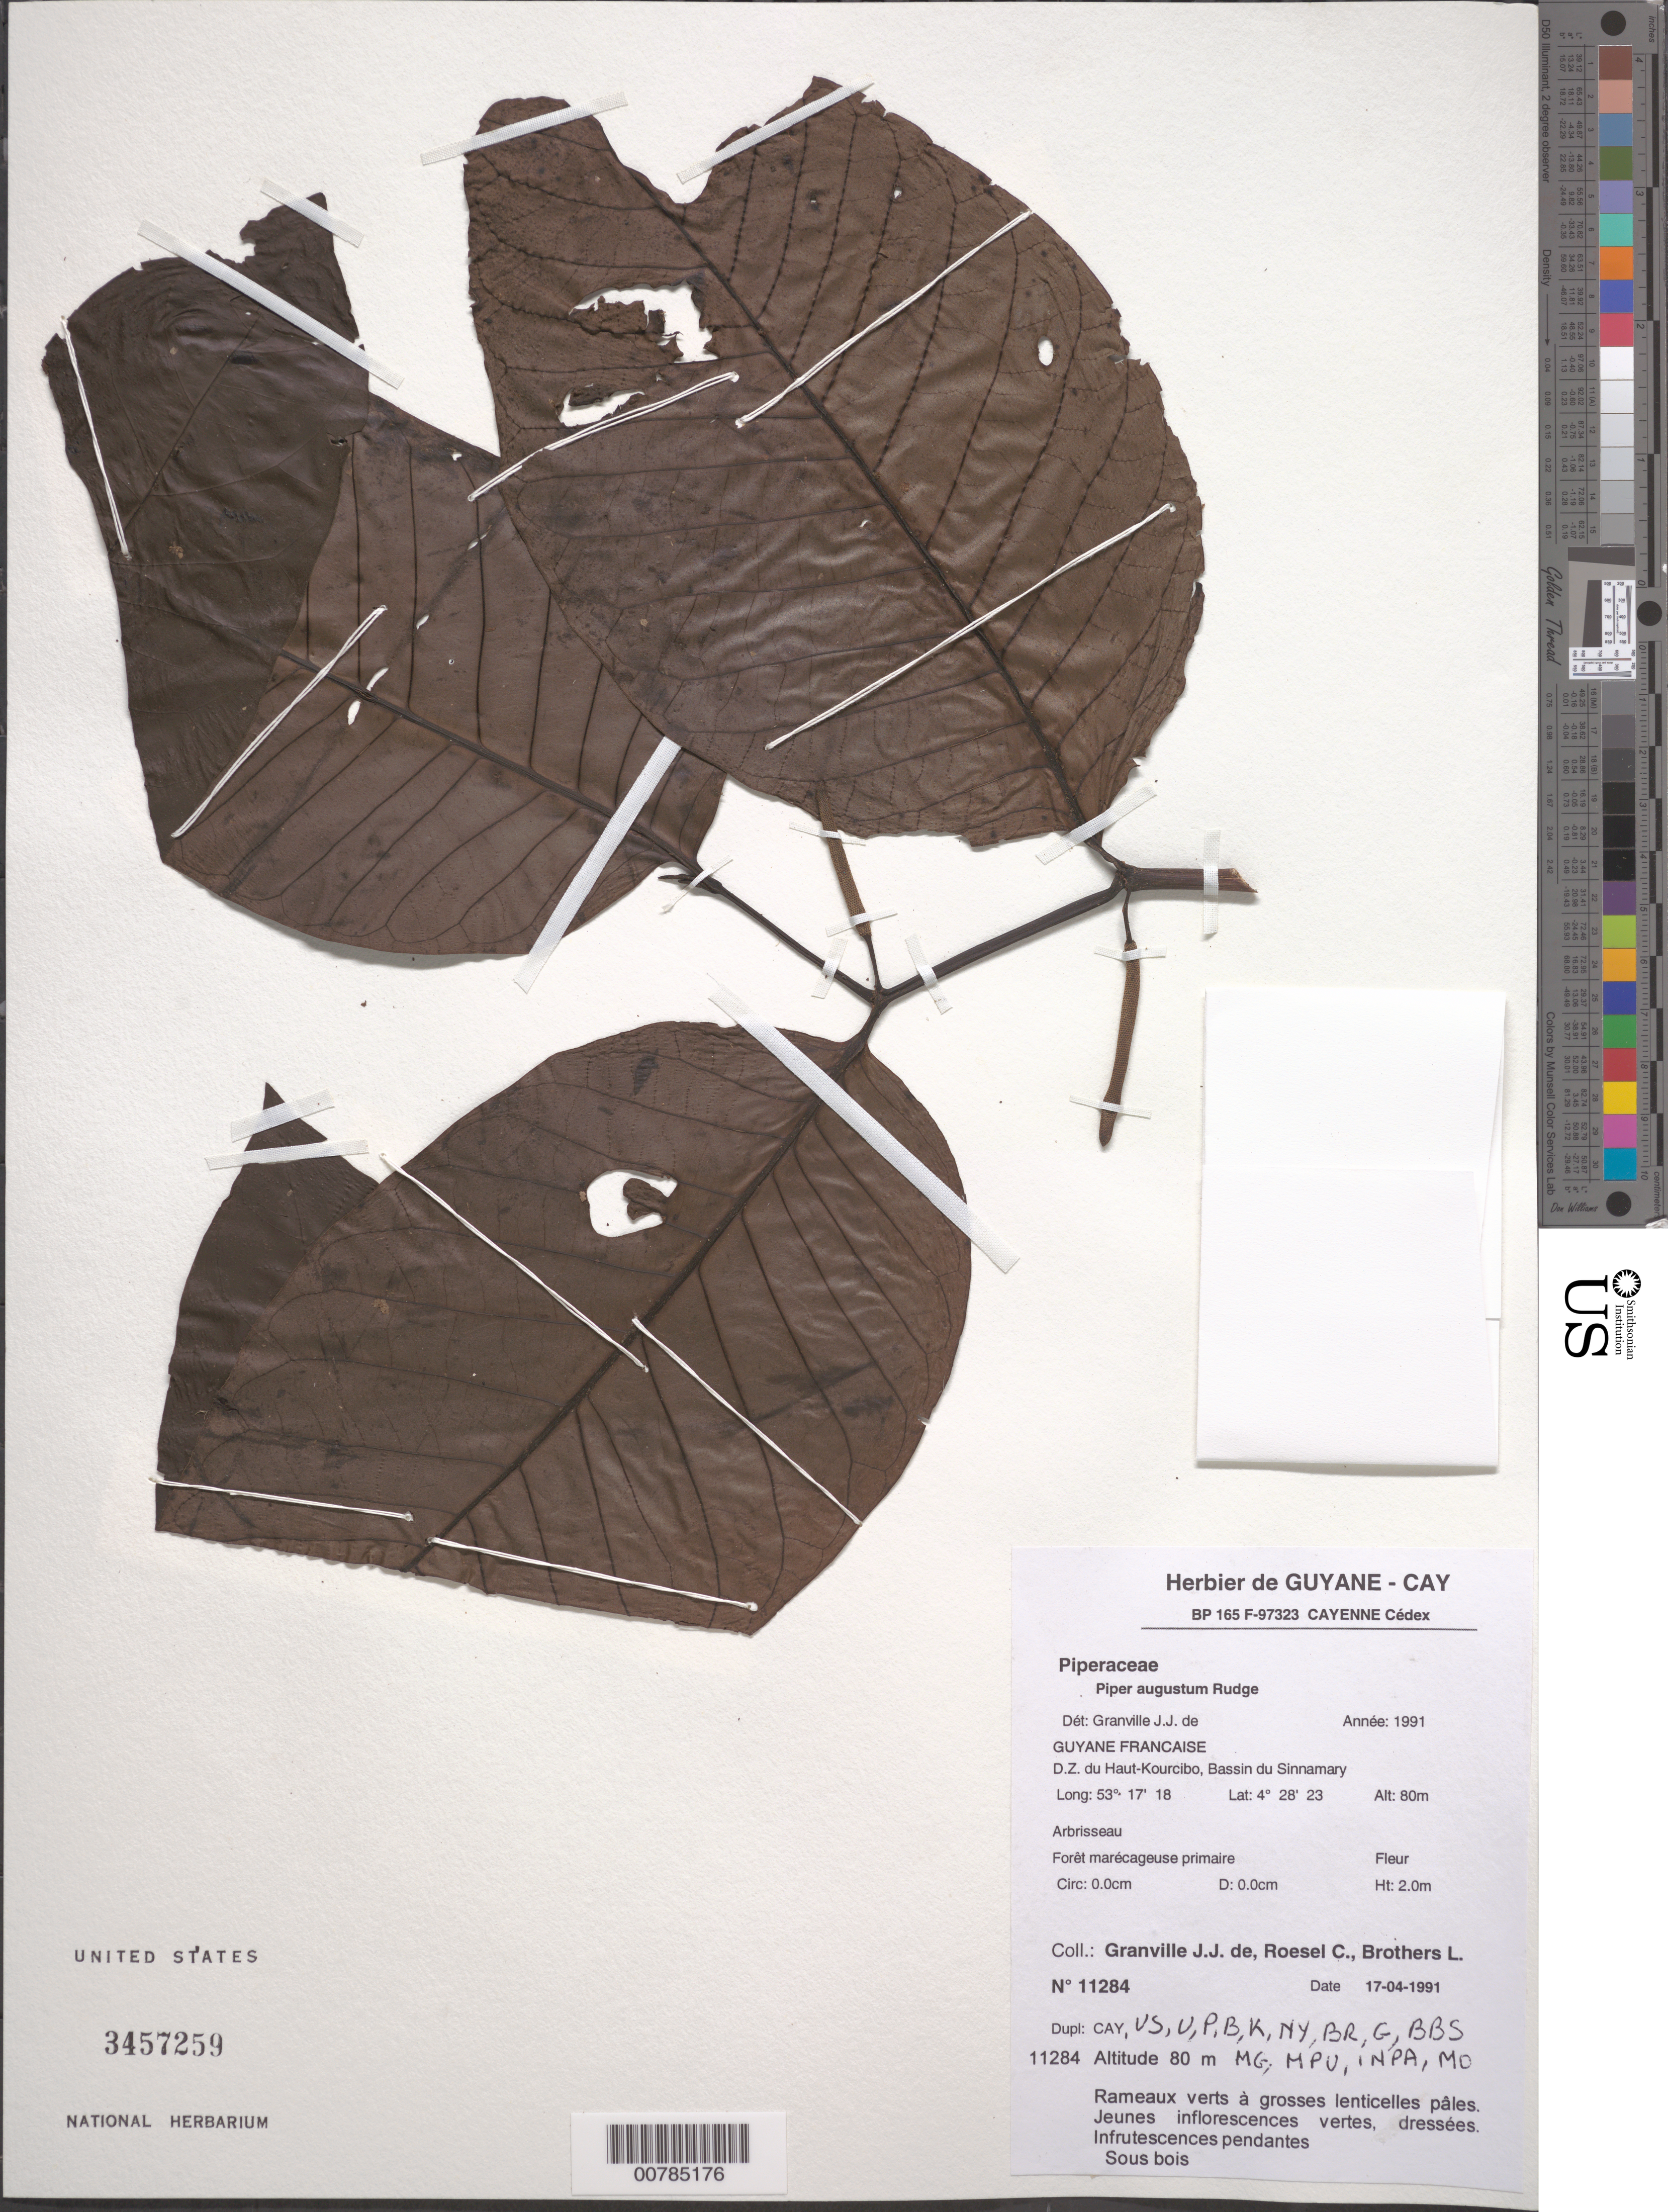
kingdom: Plantae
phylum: Tracheophyta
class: Magnoliopsida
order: Piperales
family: Piperaceae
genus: Piper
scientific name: Piper augustum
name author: Rudge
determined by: Granville, J. J. de, (CAY), Institut de Recherche pour le Developpement (IRD) (FRENCH GUIANA)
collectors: J.-J. de Granville, C. S. Roesel & L. Brothers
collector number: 11284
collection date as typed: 17-Apr-91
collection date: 1991-04-17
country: French Guiana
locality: D.Z. du Haut-Kourcibo, Bassin du Sinnamary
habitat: Primary marshy forest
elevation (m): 80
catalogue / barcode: US 3457259